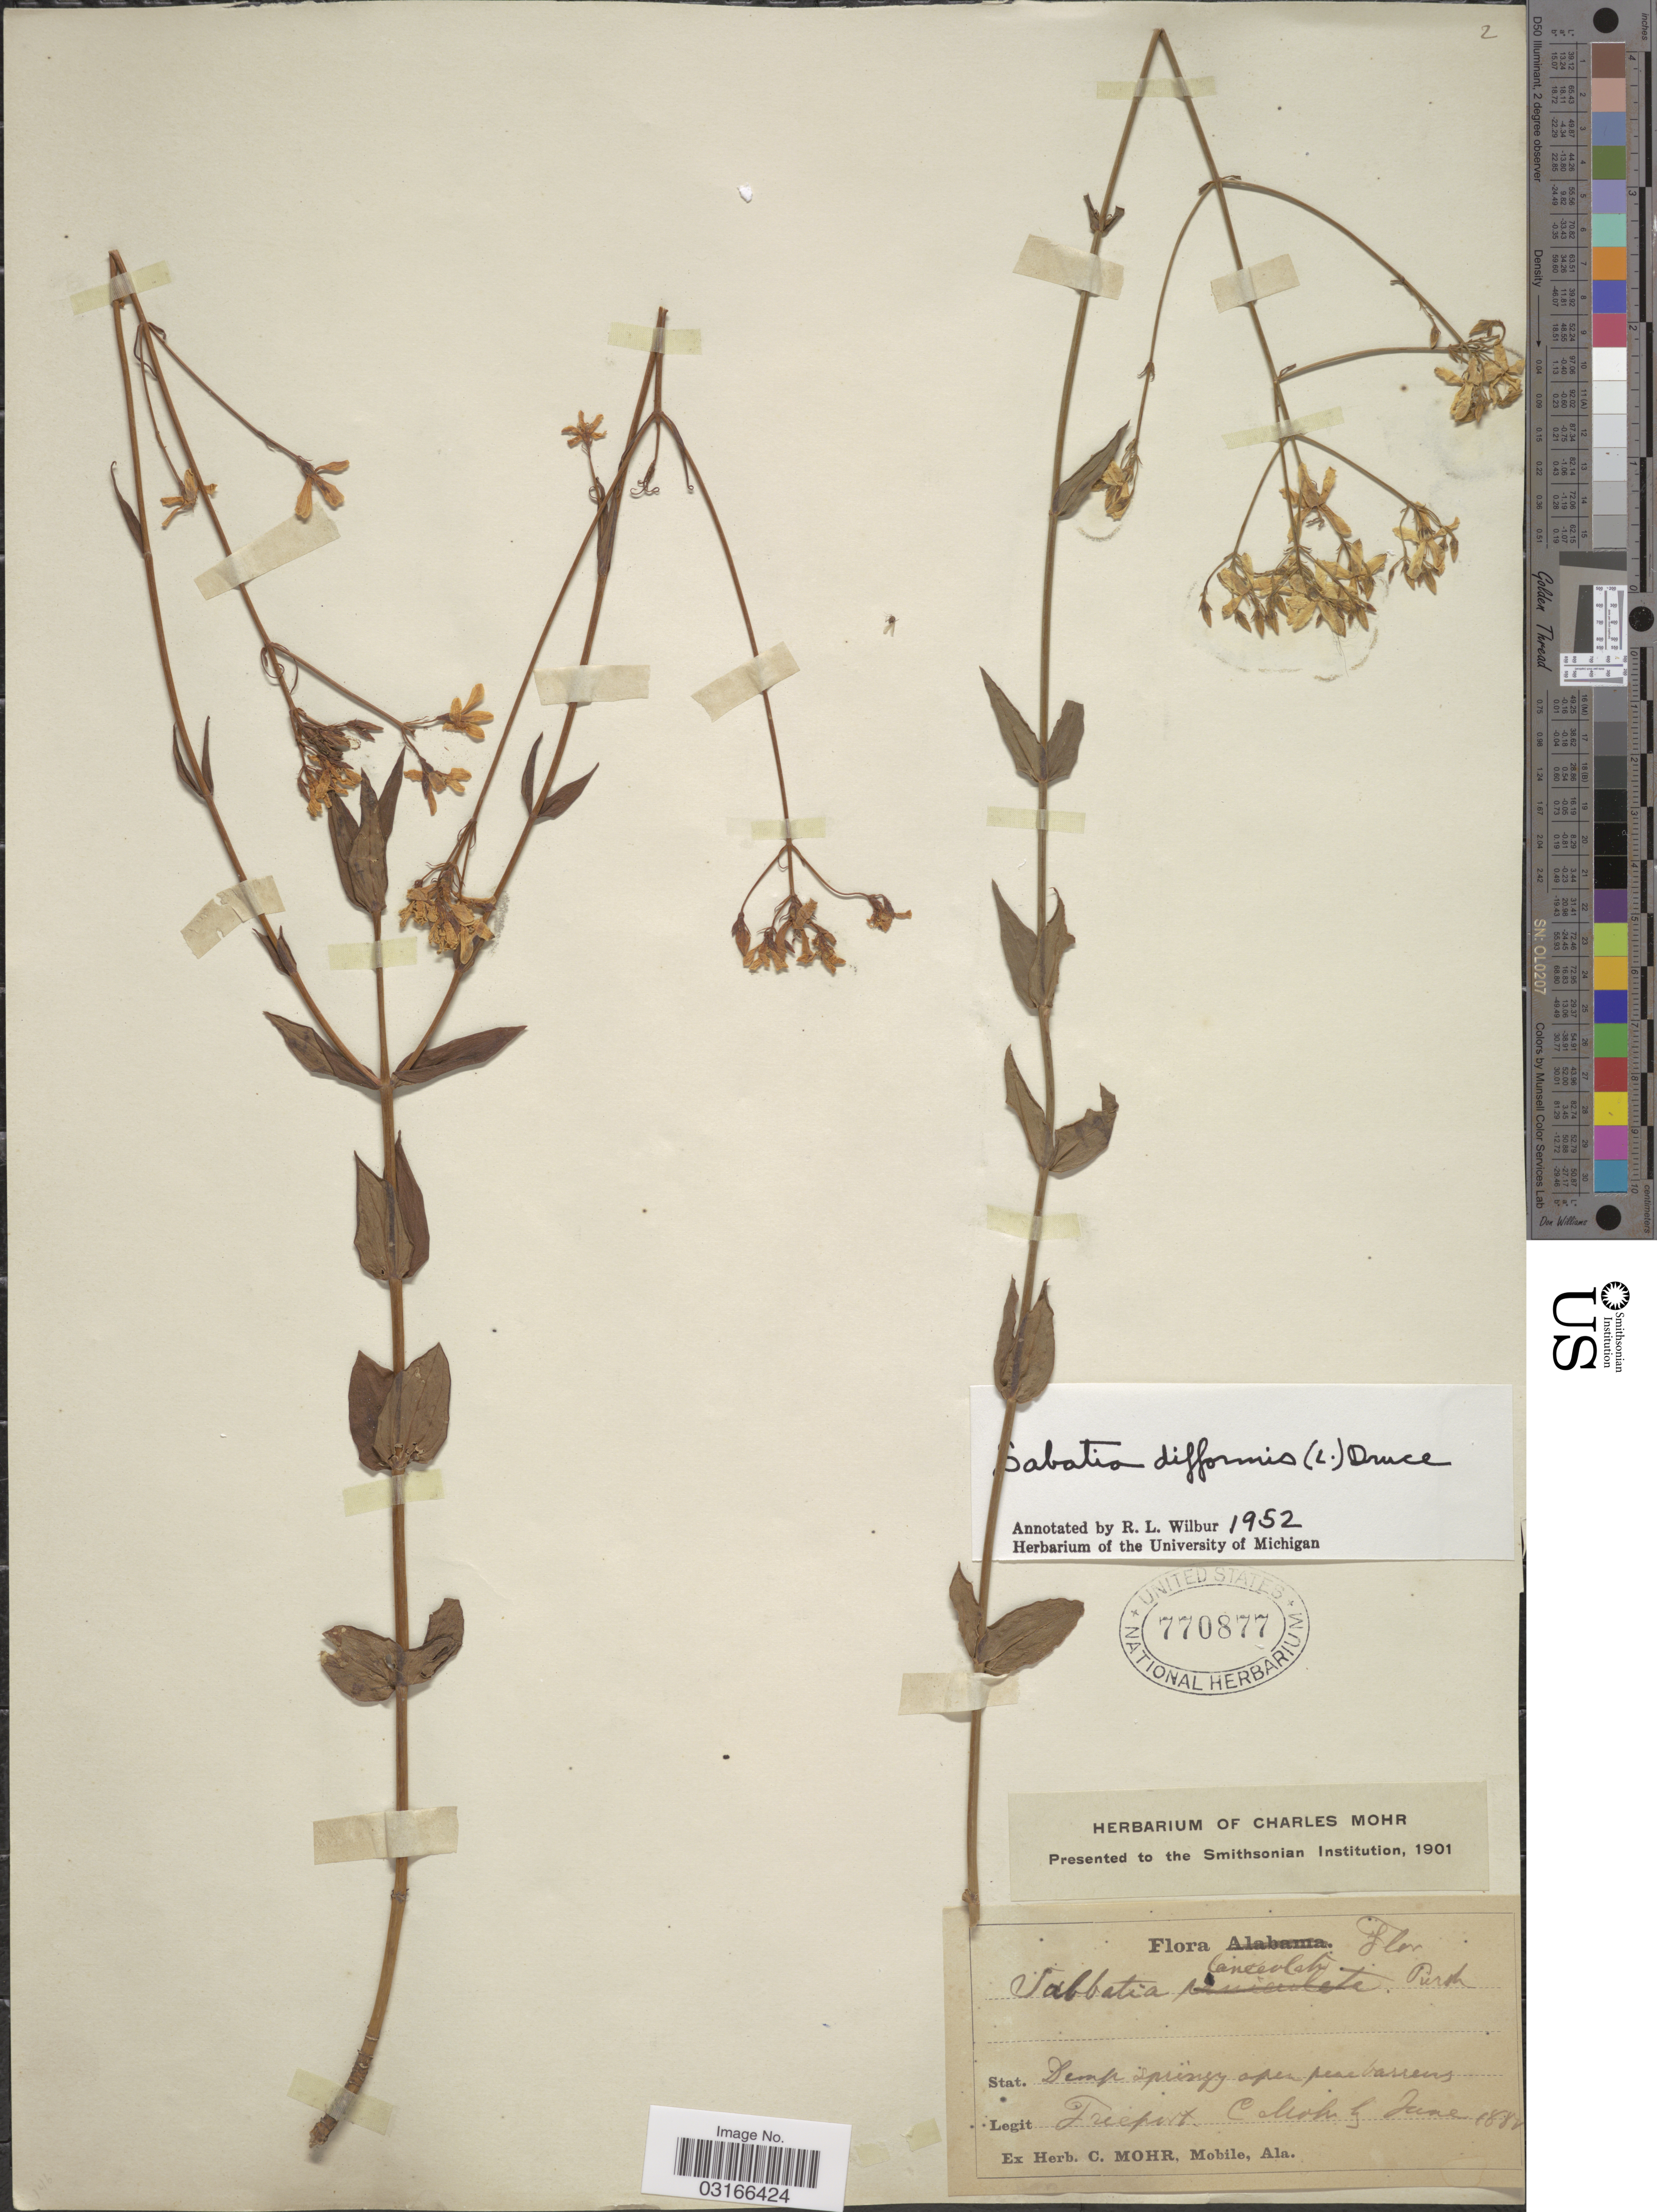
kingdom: Plantae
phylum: Tracheophyta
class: Magnoliopsida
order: Gentianales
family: Gentianaceae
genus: Sabatia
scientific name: Sabatia difformis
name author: (L.) Druce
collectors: C. T. Mohr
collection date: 1882-06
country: United States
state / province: Florida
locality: Freeport. Flor.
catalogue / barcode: US 770877